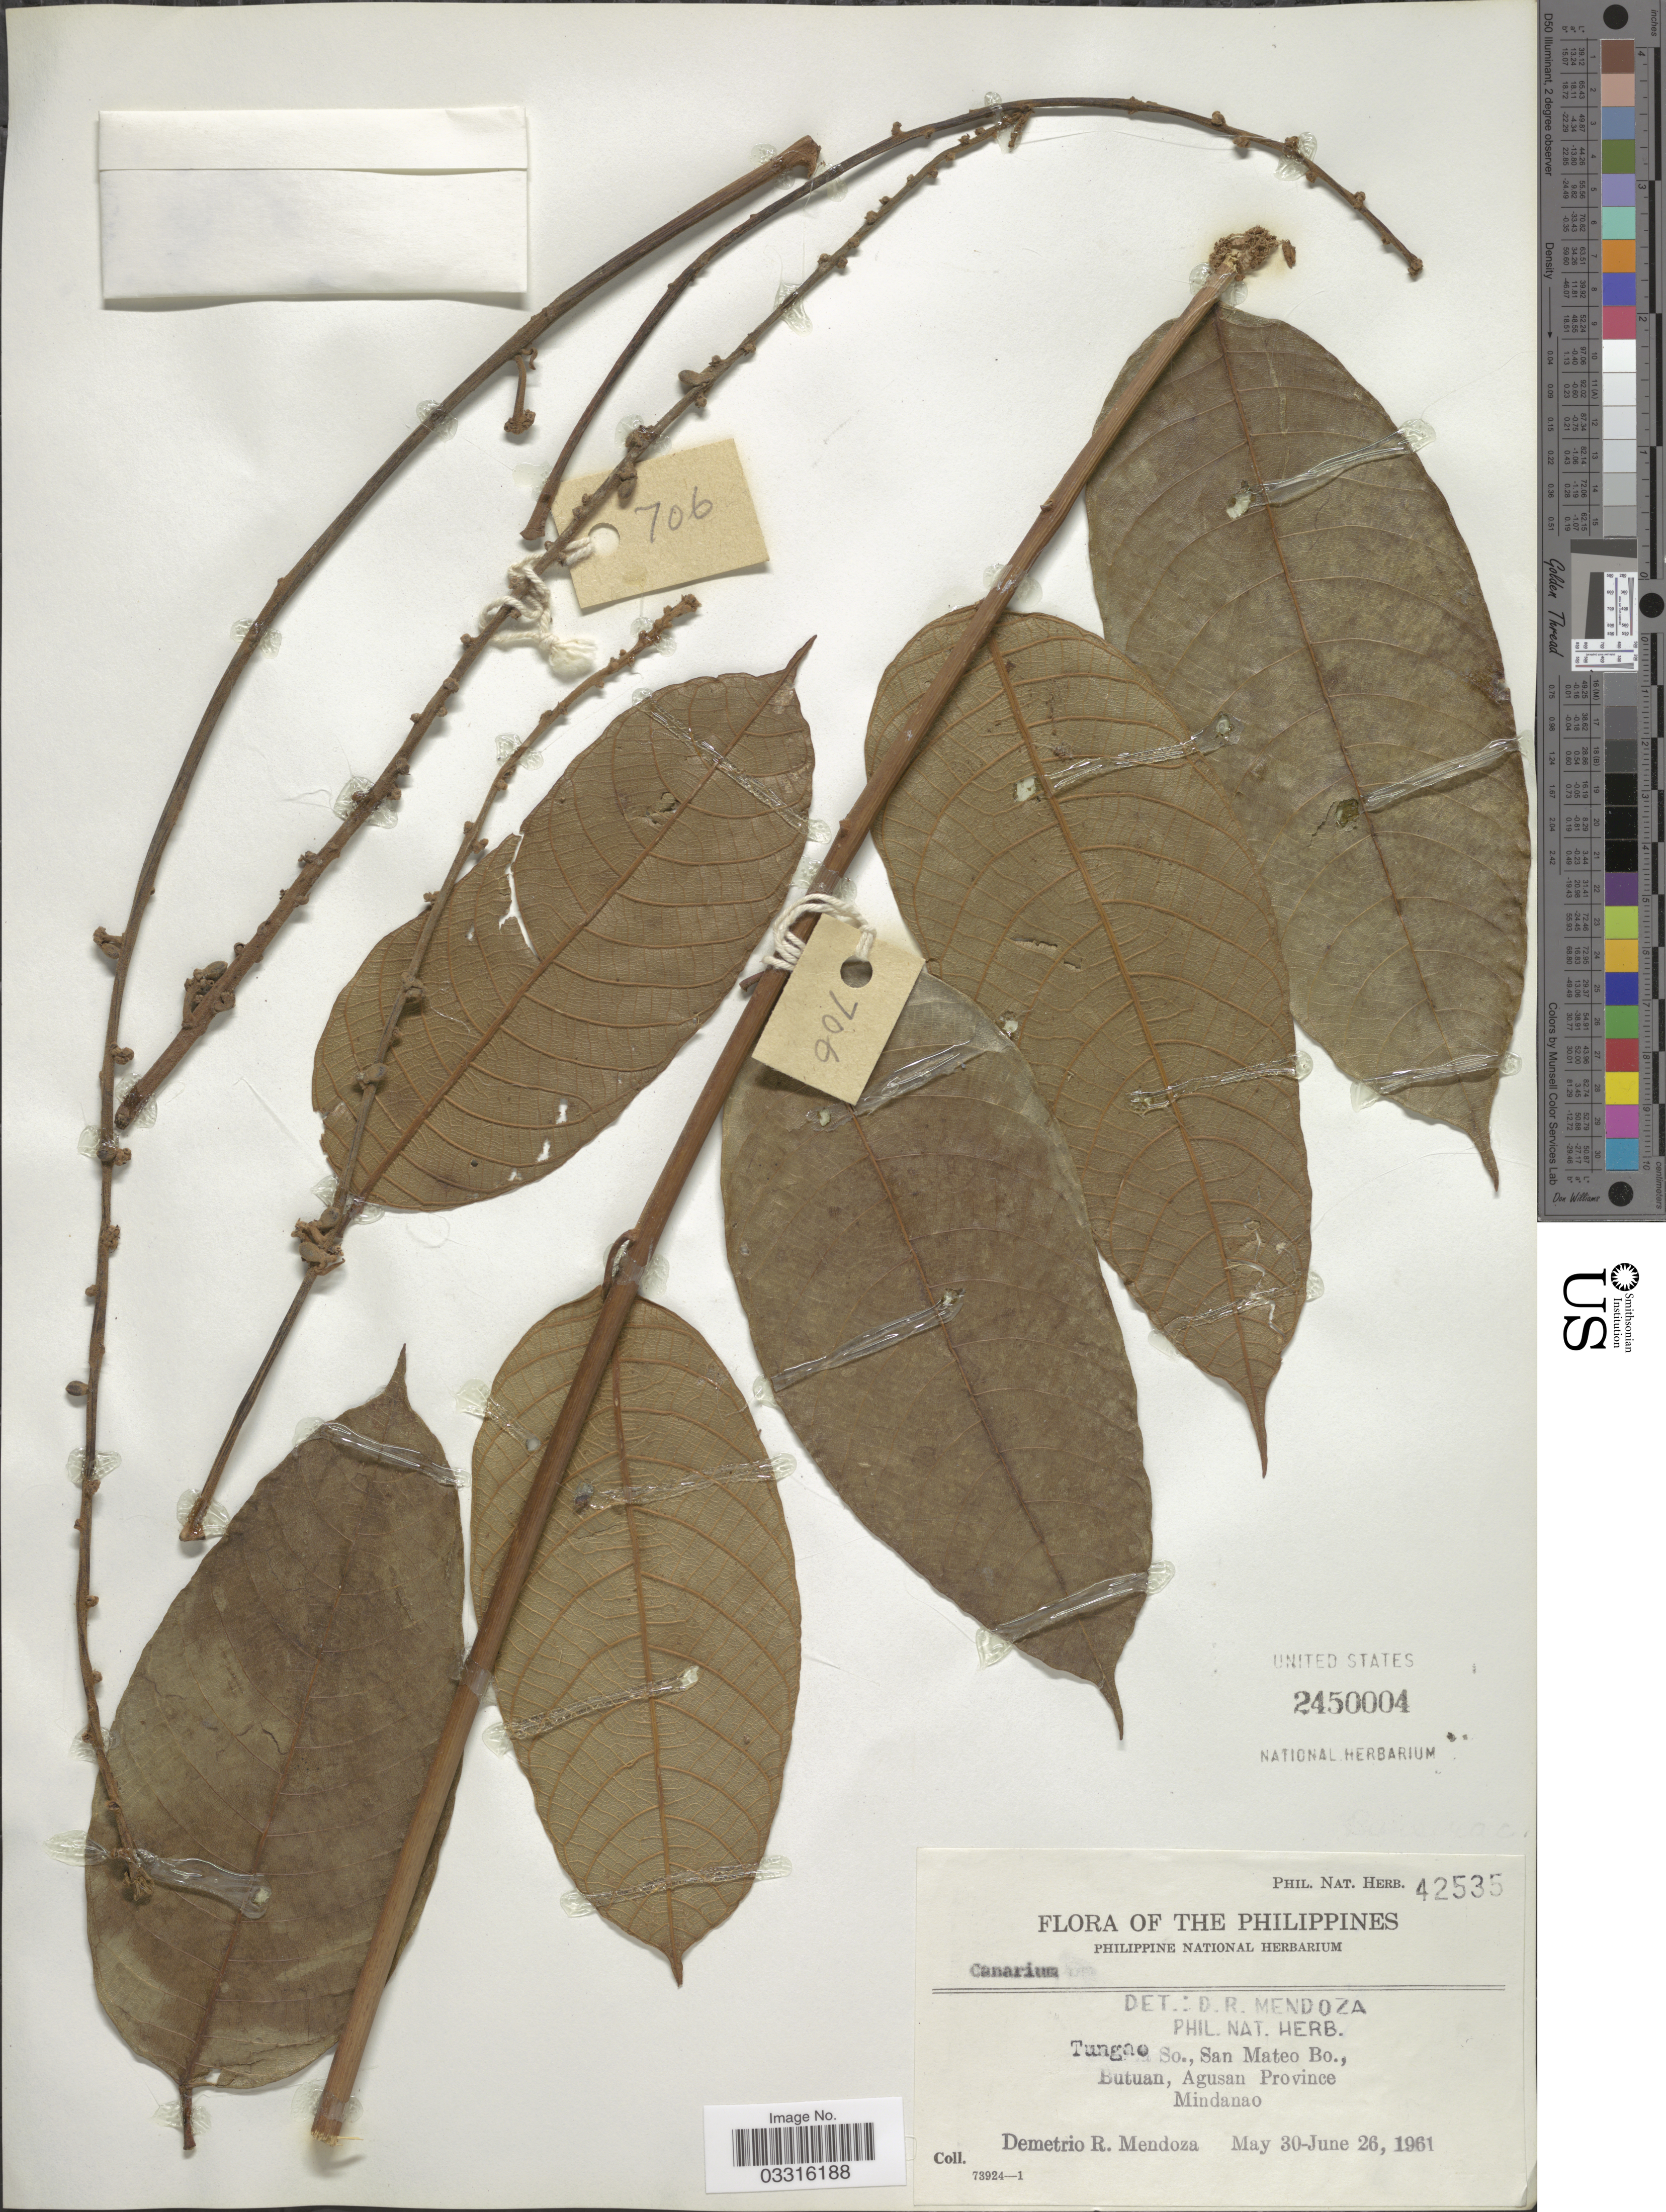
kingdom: Plantae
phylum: Tracheophyta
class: Magnoliopsida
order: Sapindales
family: Burseraceae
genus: Canarium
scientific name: Canarium sp.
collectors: D. Mendoza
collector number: Phil. Nat. Herb. 42535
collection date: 1961-05-30/1961-06-26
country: Philippines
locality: Tungao So., San Mateo Bo., Butuan, Agusan Province, Mindanao.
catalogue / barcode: US 2450004